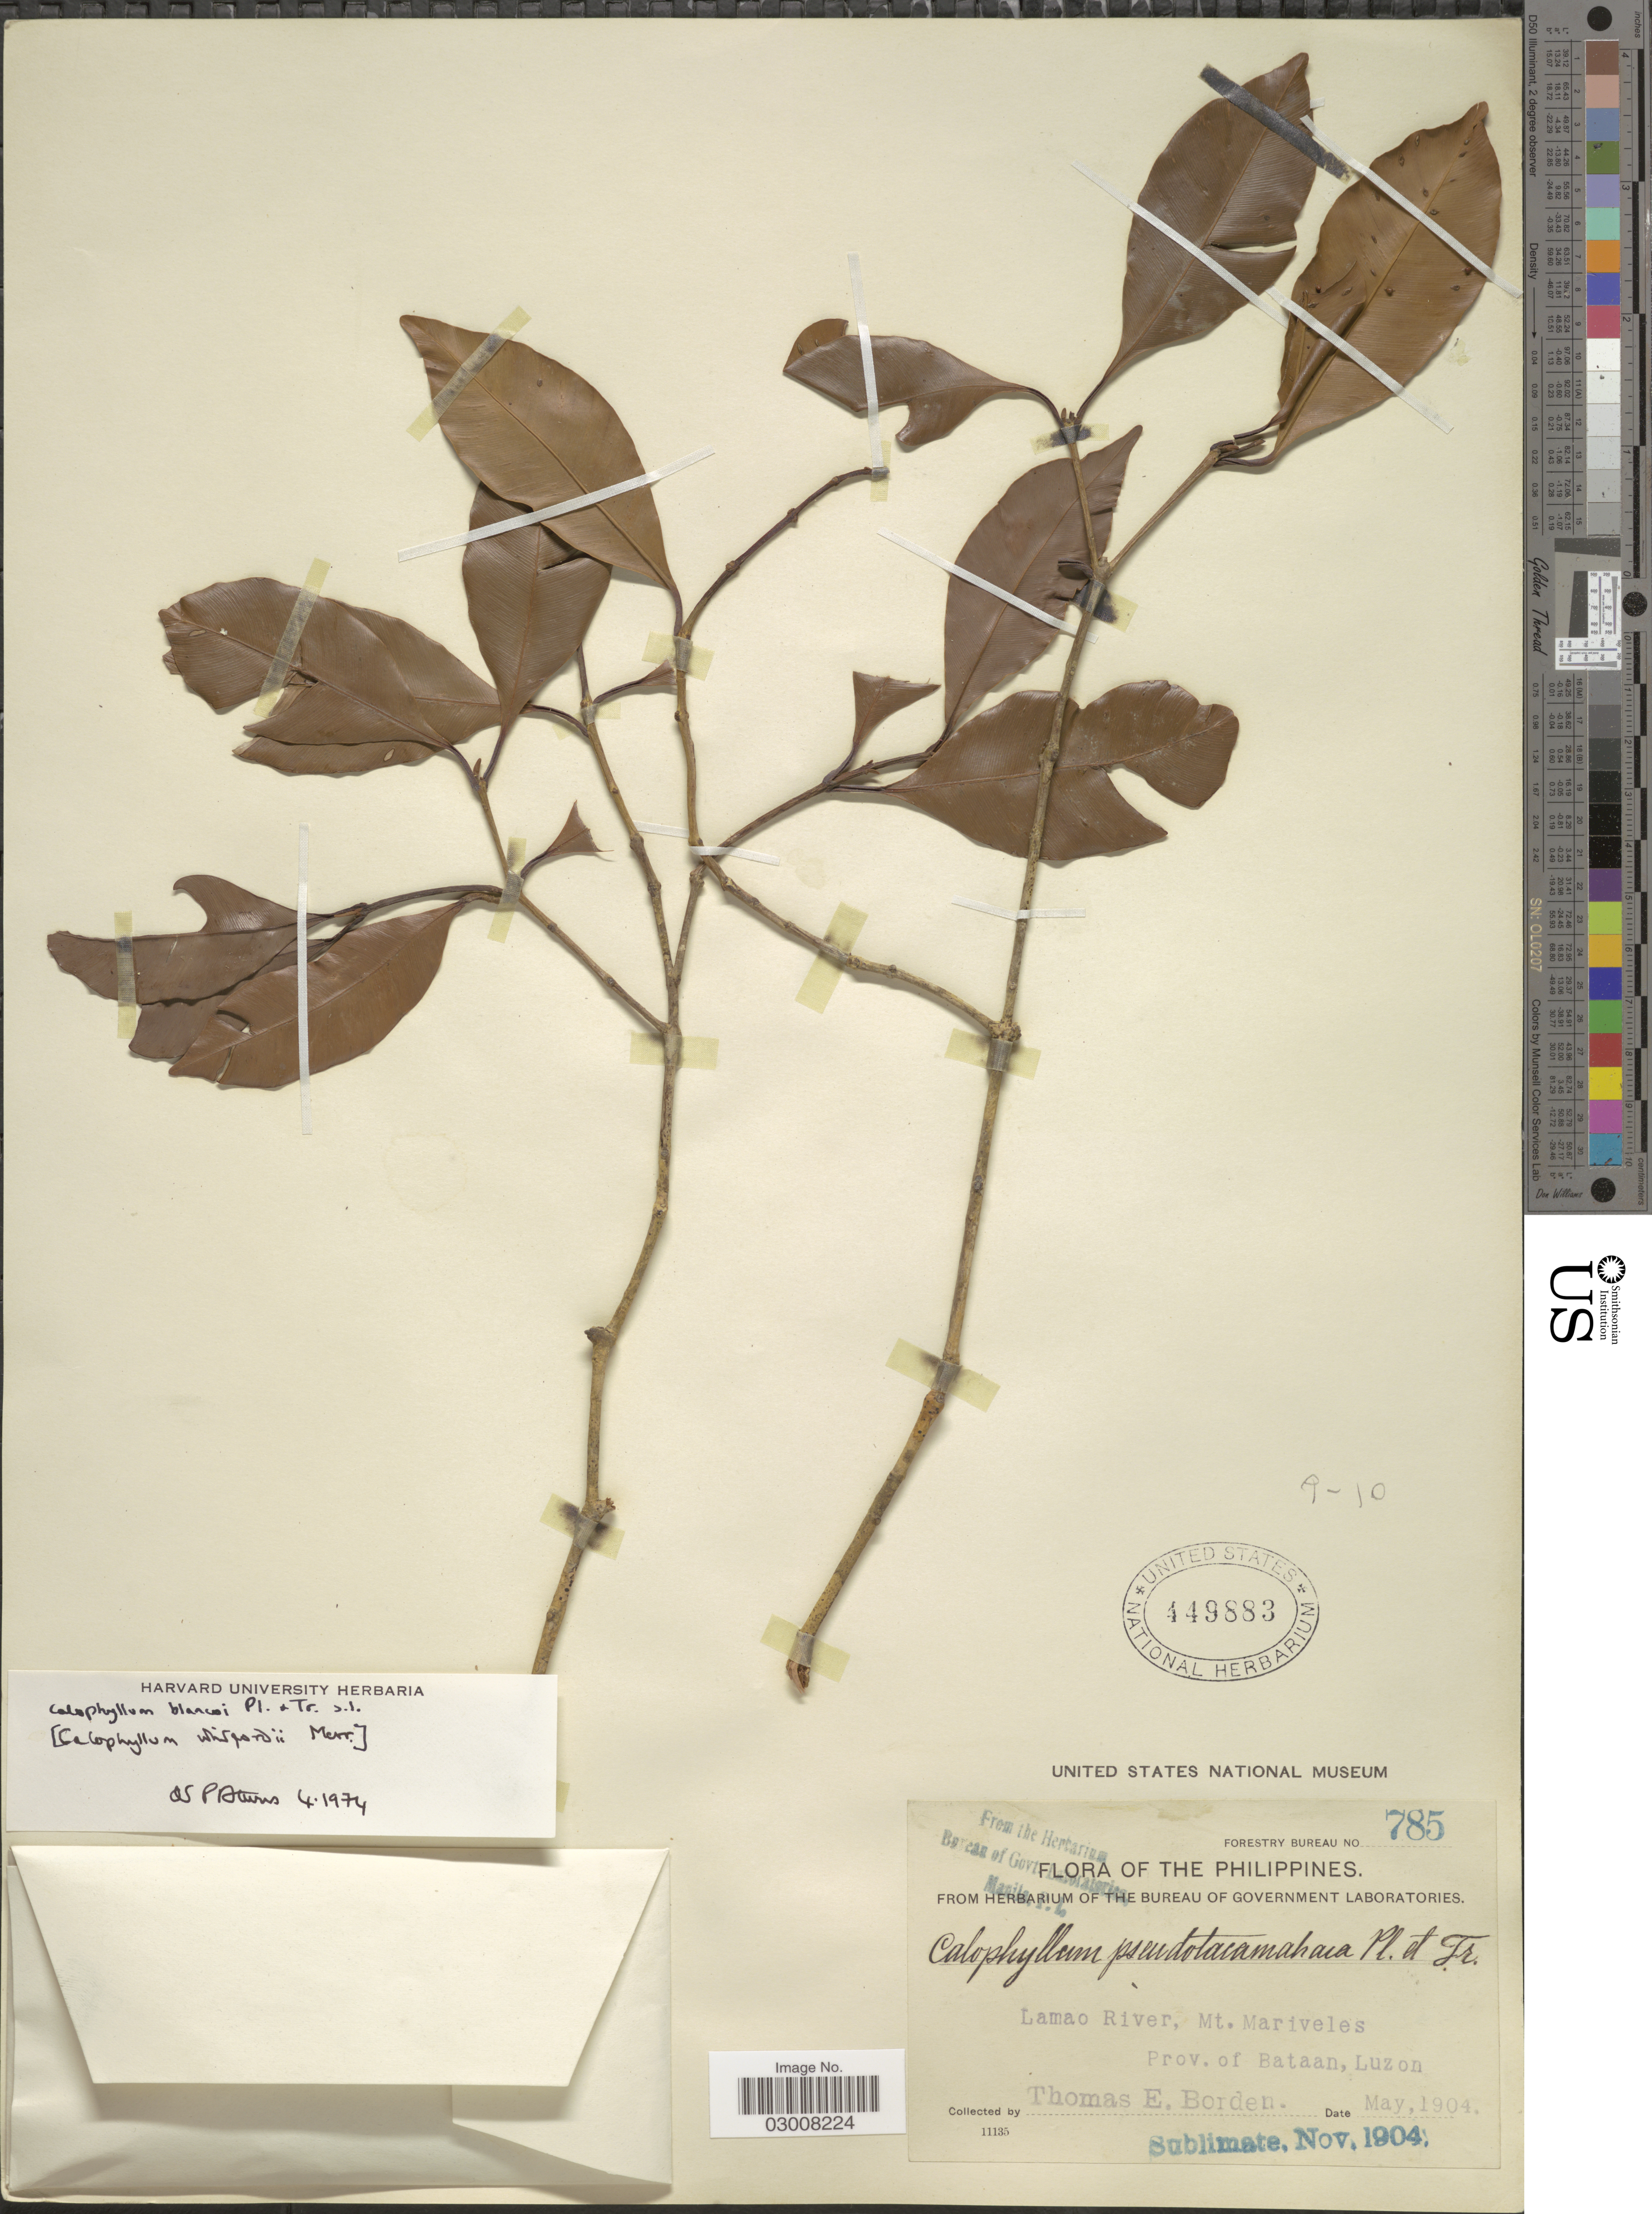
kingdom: Plantae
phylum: Tracheophyta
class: Magnoliopsida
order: Malpighiales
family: Calophyllaceae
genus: Calophyllum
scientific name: Calophyllum whitfordii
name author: Merr.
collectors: T. E. Borden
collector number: Forestry Bureau 785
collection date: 1904-05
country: Philippines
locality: Lamao River, Mt. Mariveles, Prov. of Bataan, Luzon.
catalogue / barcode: US 449883